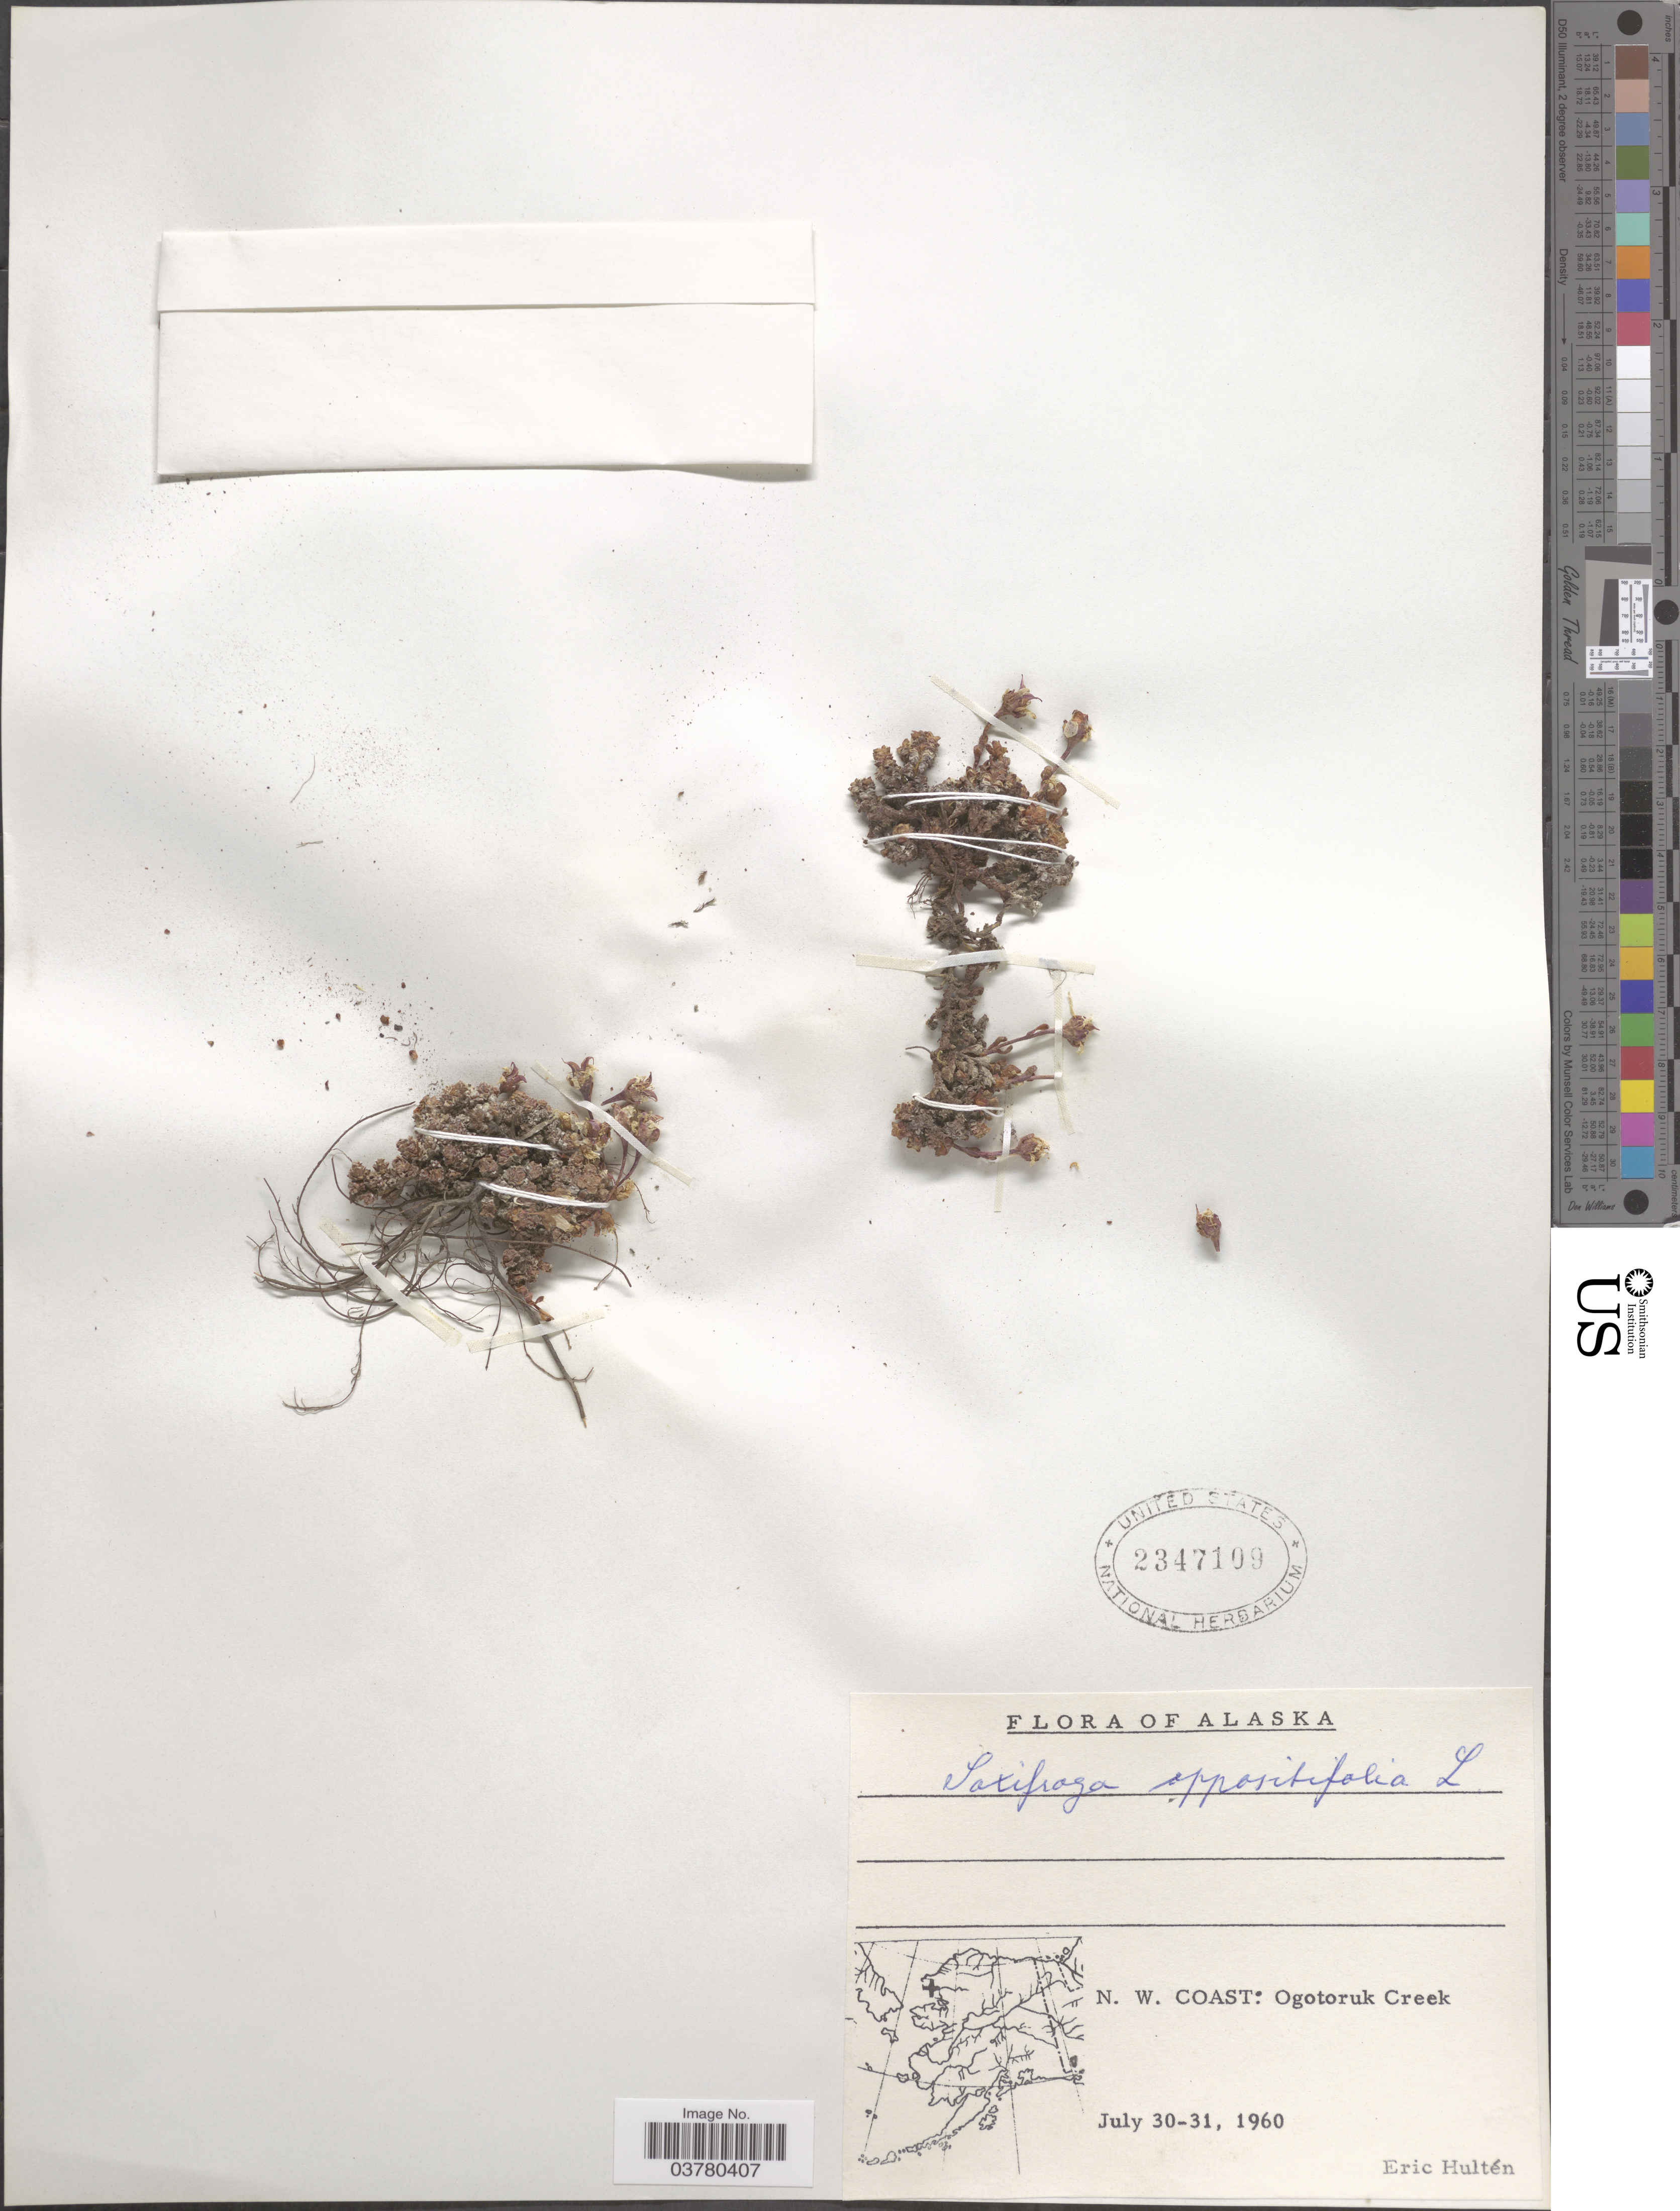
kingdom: Plantae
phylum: Tracheophyta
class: Magnoliopsida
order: Saxifragales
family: Saxifragaceae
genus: Saxifraga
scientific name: Saxifraga oppositifolia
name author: L.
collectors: E. G. Hultén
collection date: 1960-07-30/1960-07-31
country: United States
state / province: Alaska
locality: N. W. Coast: Ogotoruk Creek.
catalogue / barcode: US 2347109